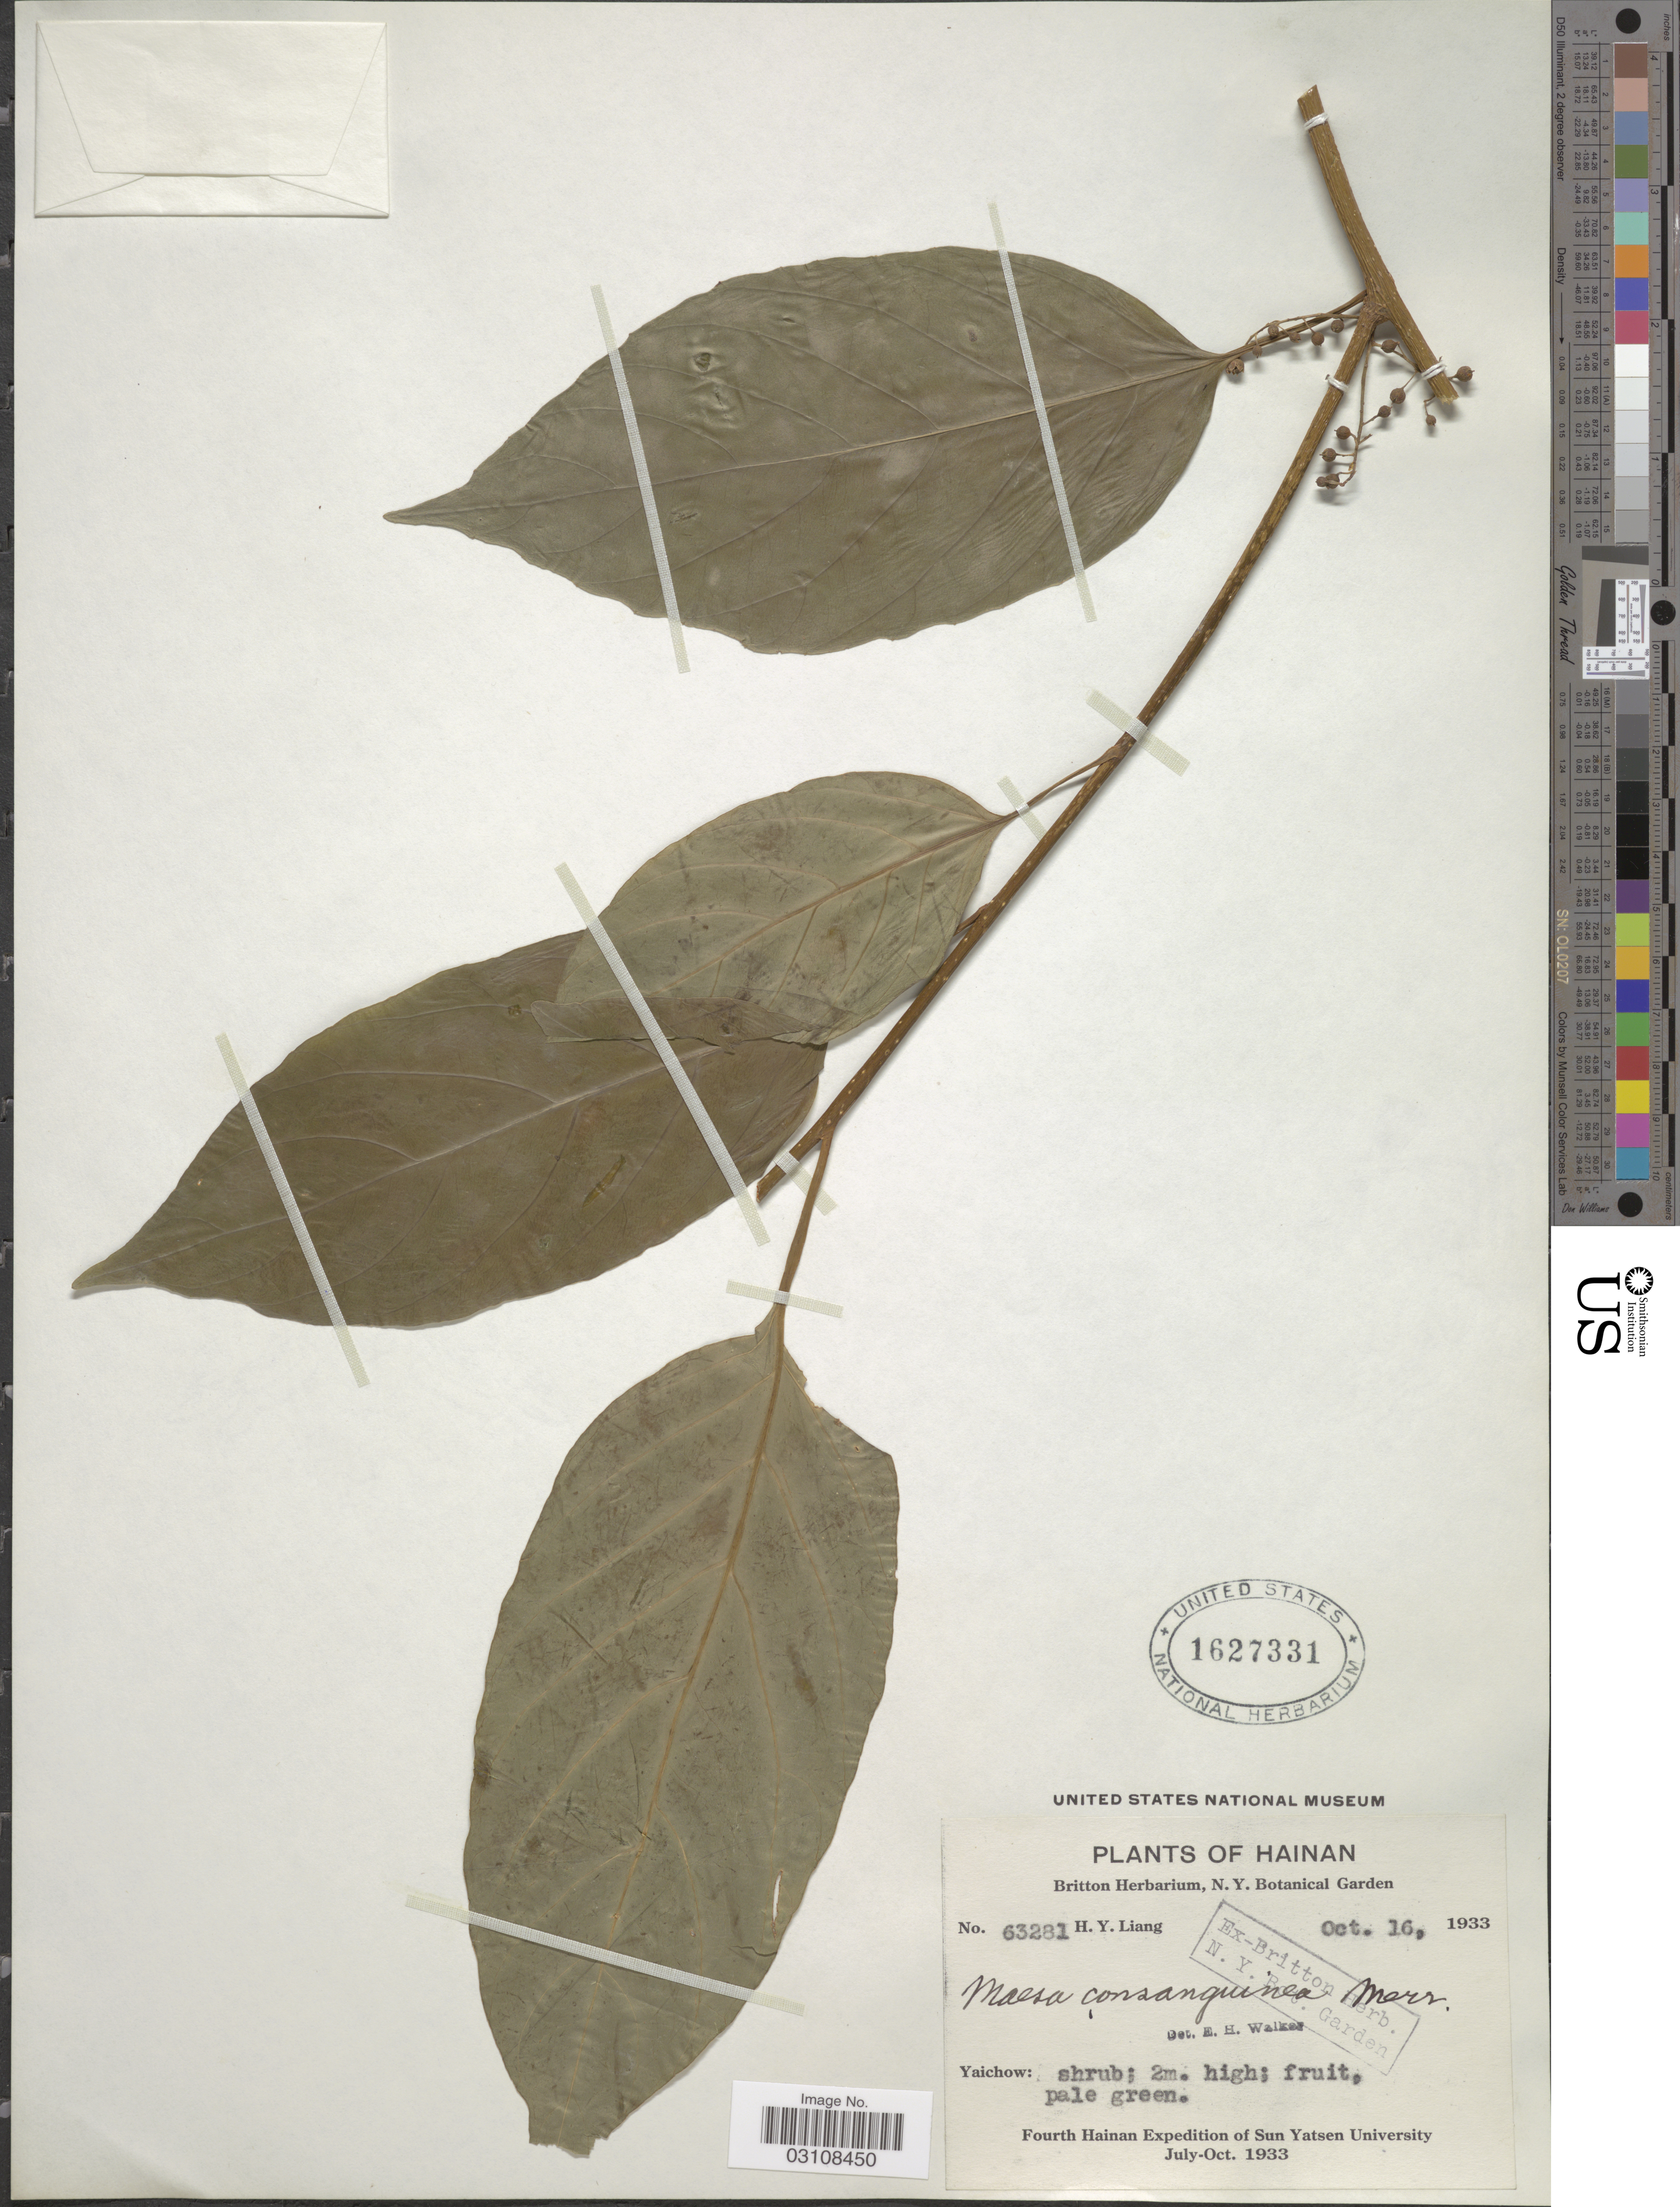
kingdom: Plantae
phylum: Tracheophyta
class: Magnoliopsida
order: Ericales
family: Primulaceae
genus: Maesa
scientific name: Maesa consanguinea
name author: Merr.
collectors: H. Y. Liang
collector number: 63281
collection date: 1933-10-16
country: China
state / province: Hainan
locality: Yaichow.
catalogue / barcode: US 1627331